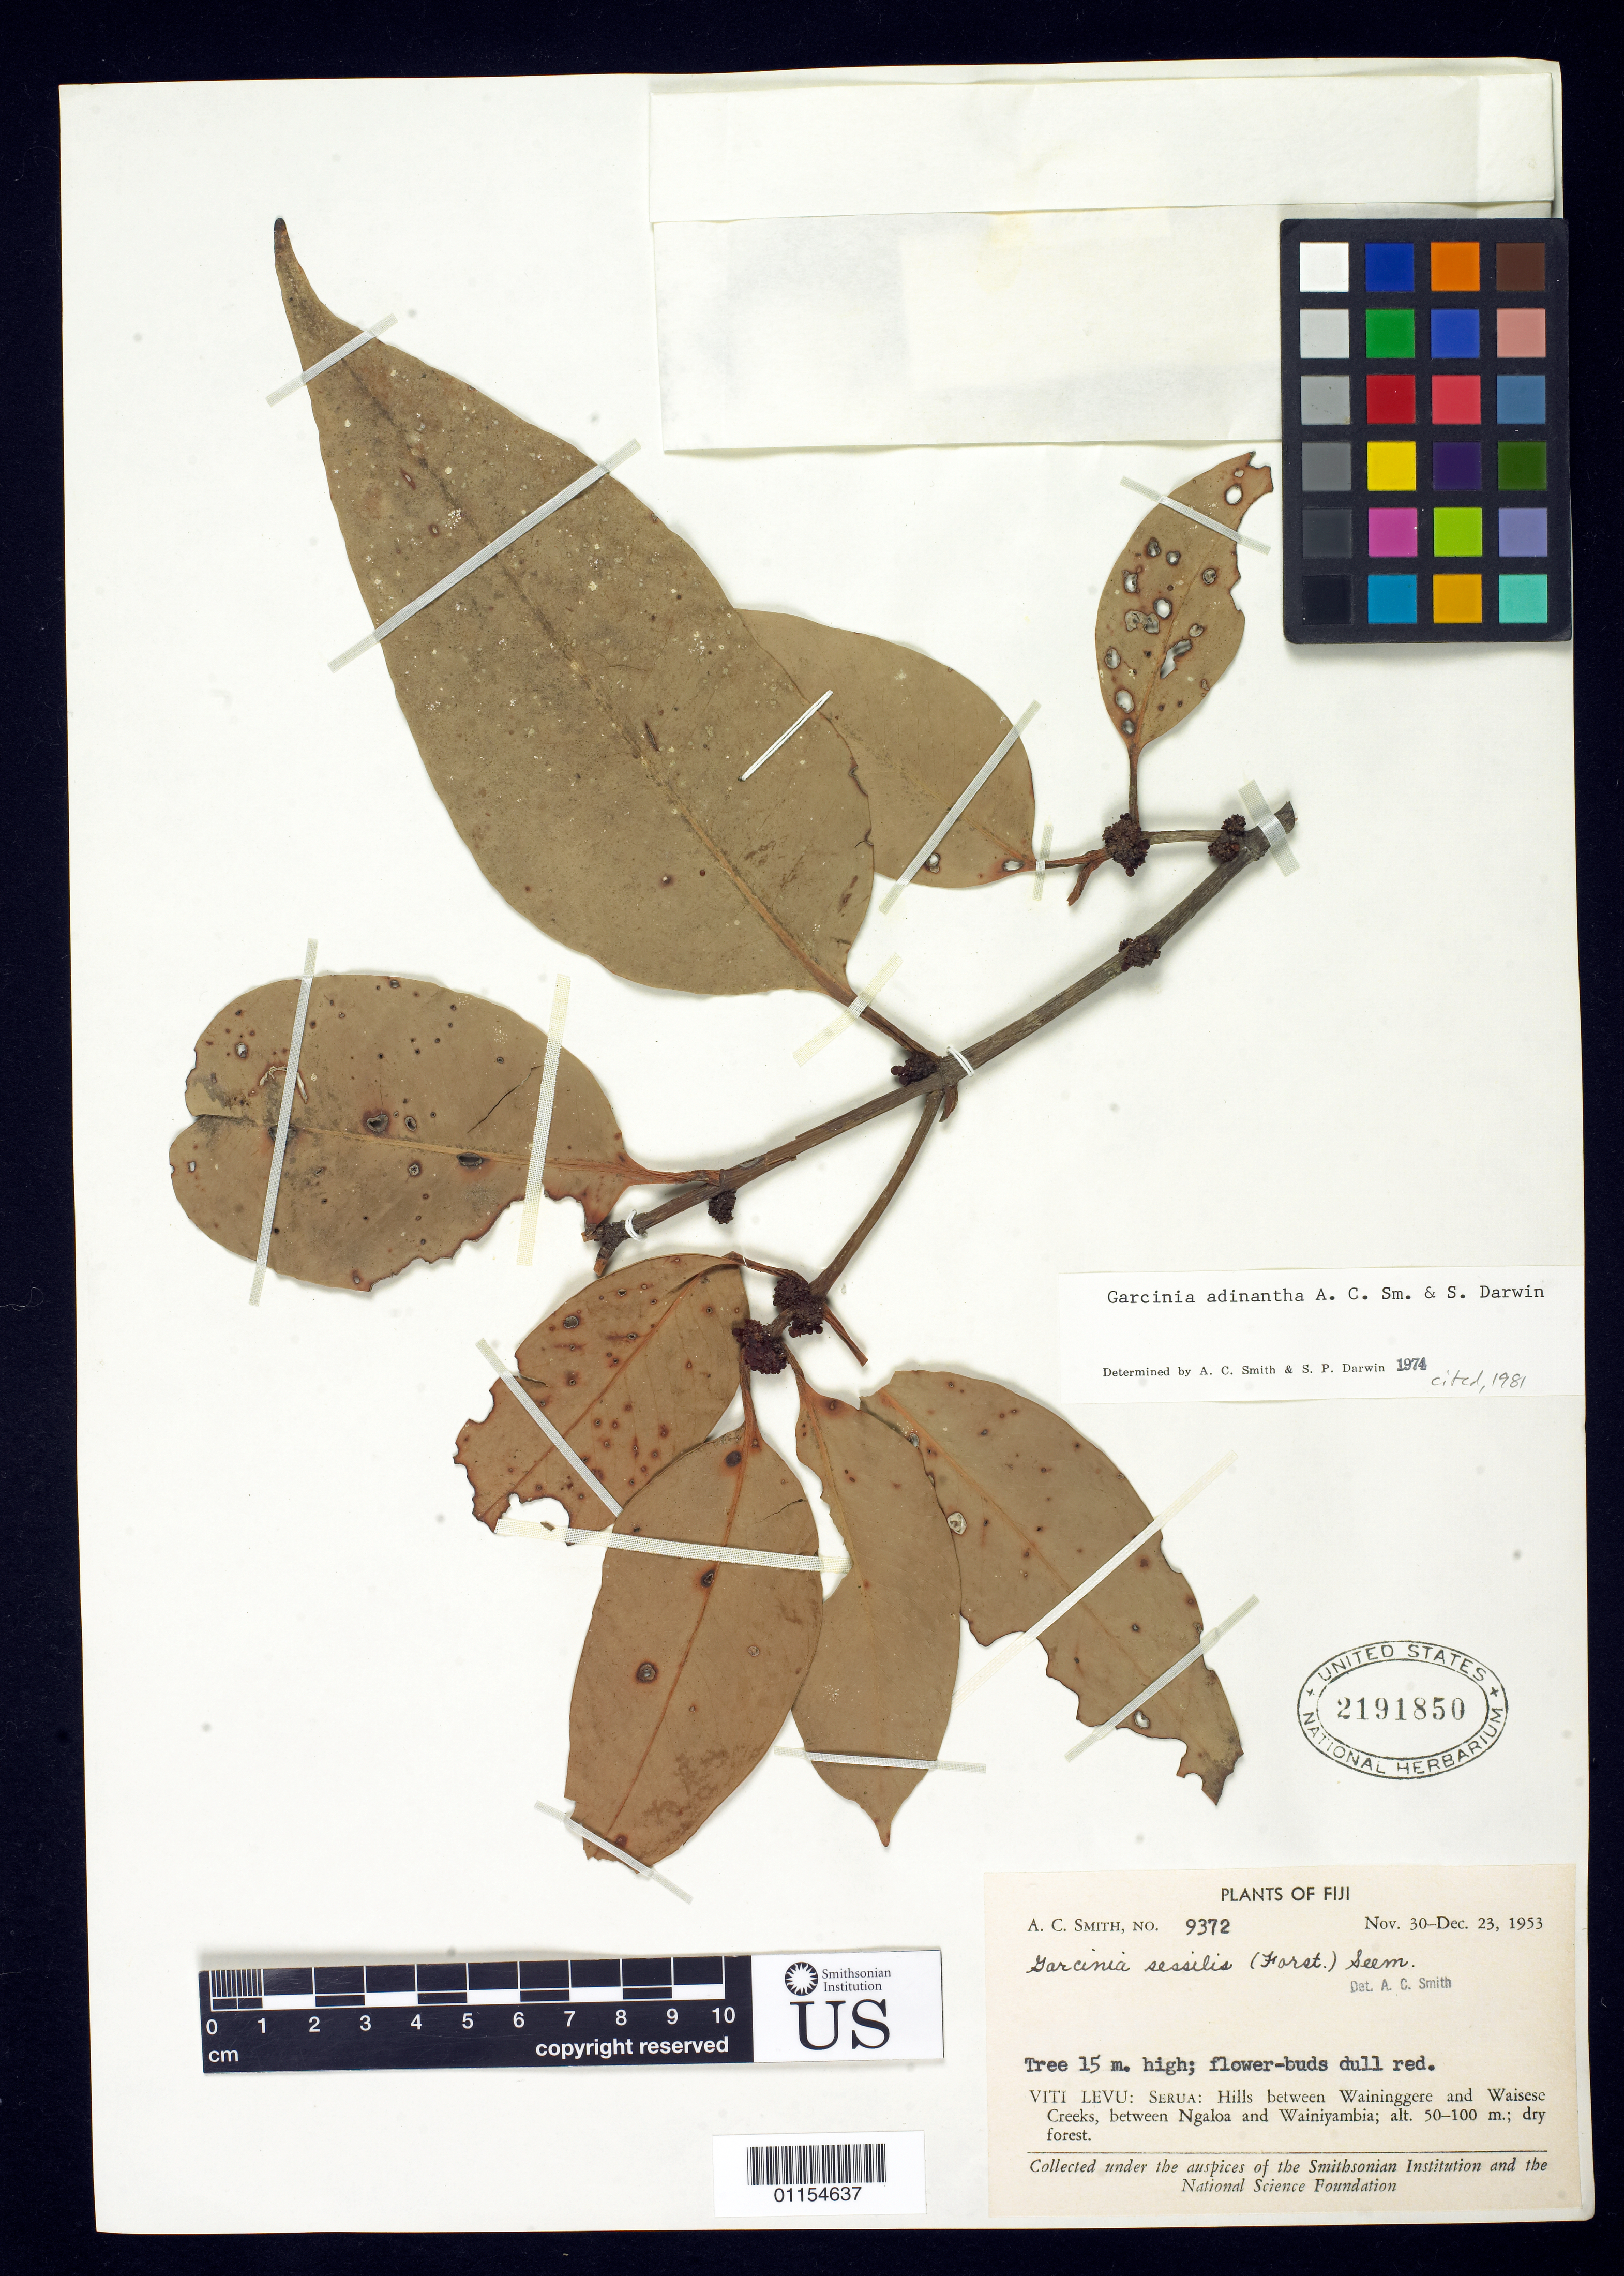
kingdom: Plantae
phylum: Tracheophyta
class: Magnoliopsida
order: Malpighiales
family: Clusiaceae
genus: Garcinia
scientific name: Garcinia adinantha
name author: A.C. Sm. & S.P. Darwin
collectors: A. C. Smith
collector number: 9372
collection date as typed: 30 Nov 1953 to 23 Dec 1953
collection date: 1953-11-30/1953-12-23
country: Fiji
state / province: Central Division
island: Viti Levu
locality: Serua Prov., hills between waininggere and waisese creeks, between Ngaloa and Wainiyambia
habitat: dry forest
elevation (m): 50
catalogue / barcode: US 2191850